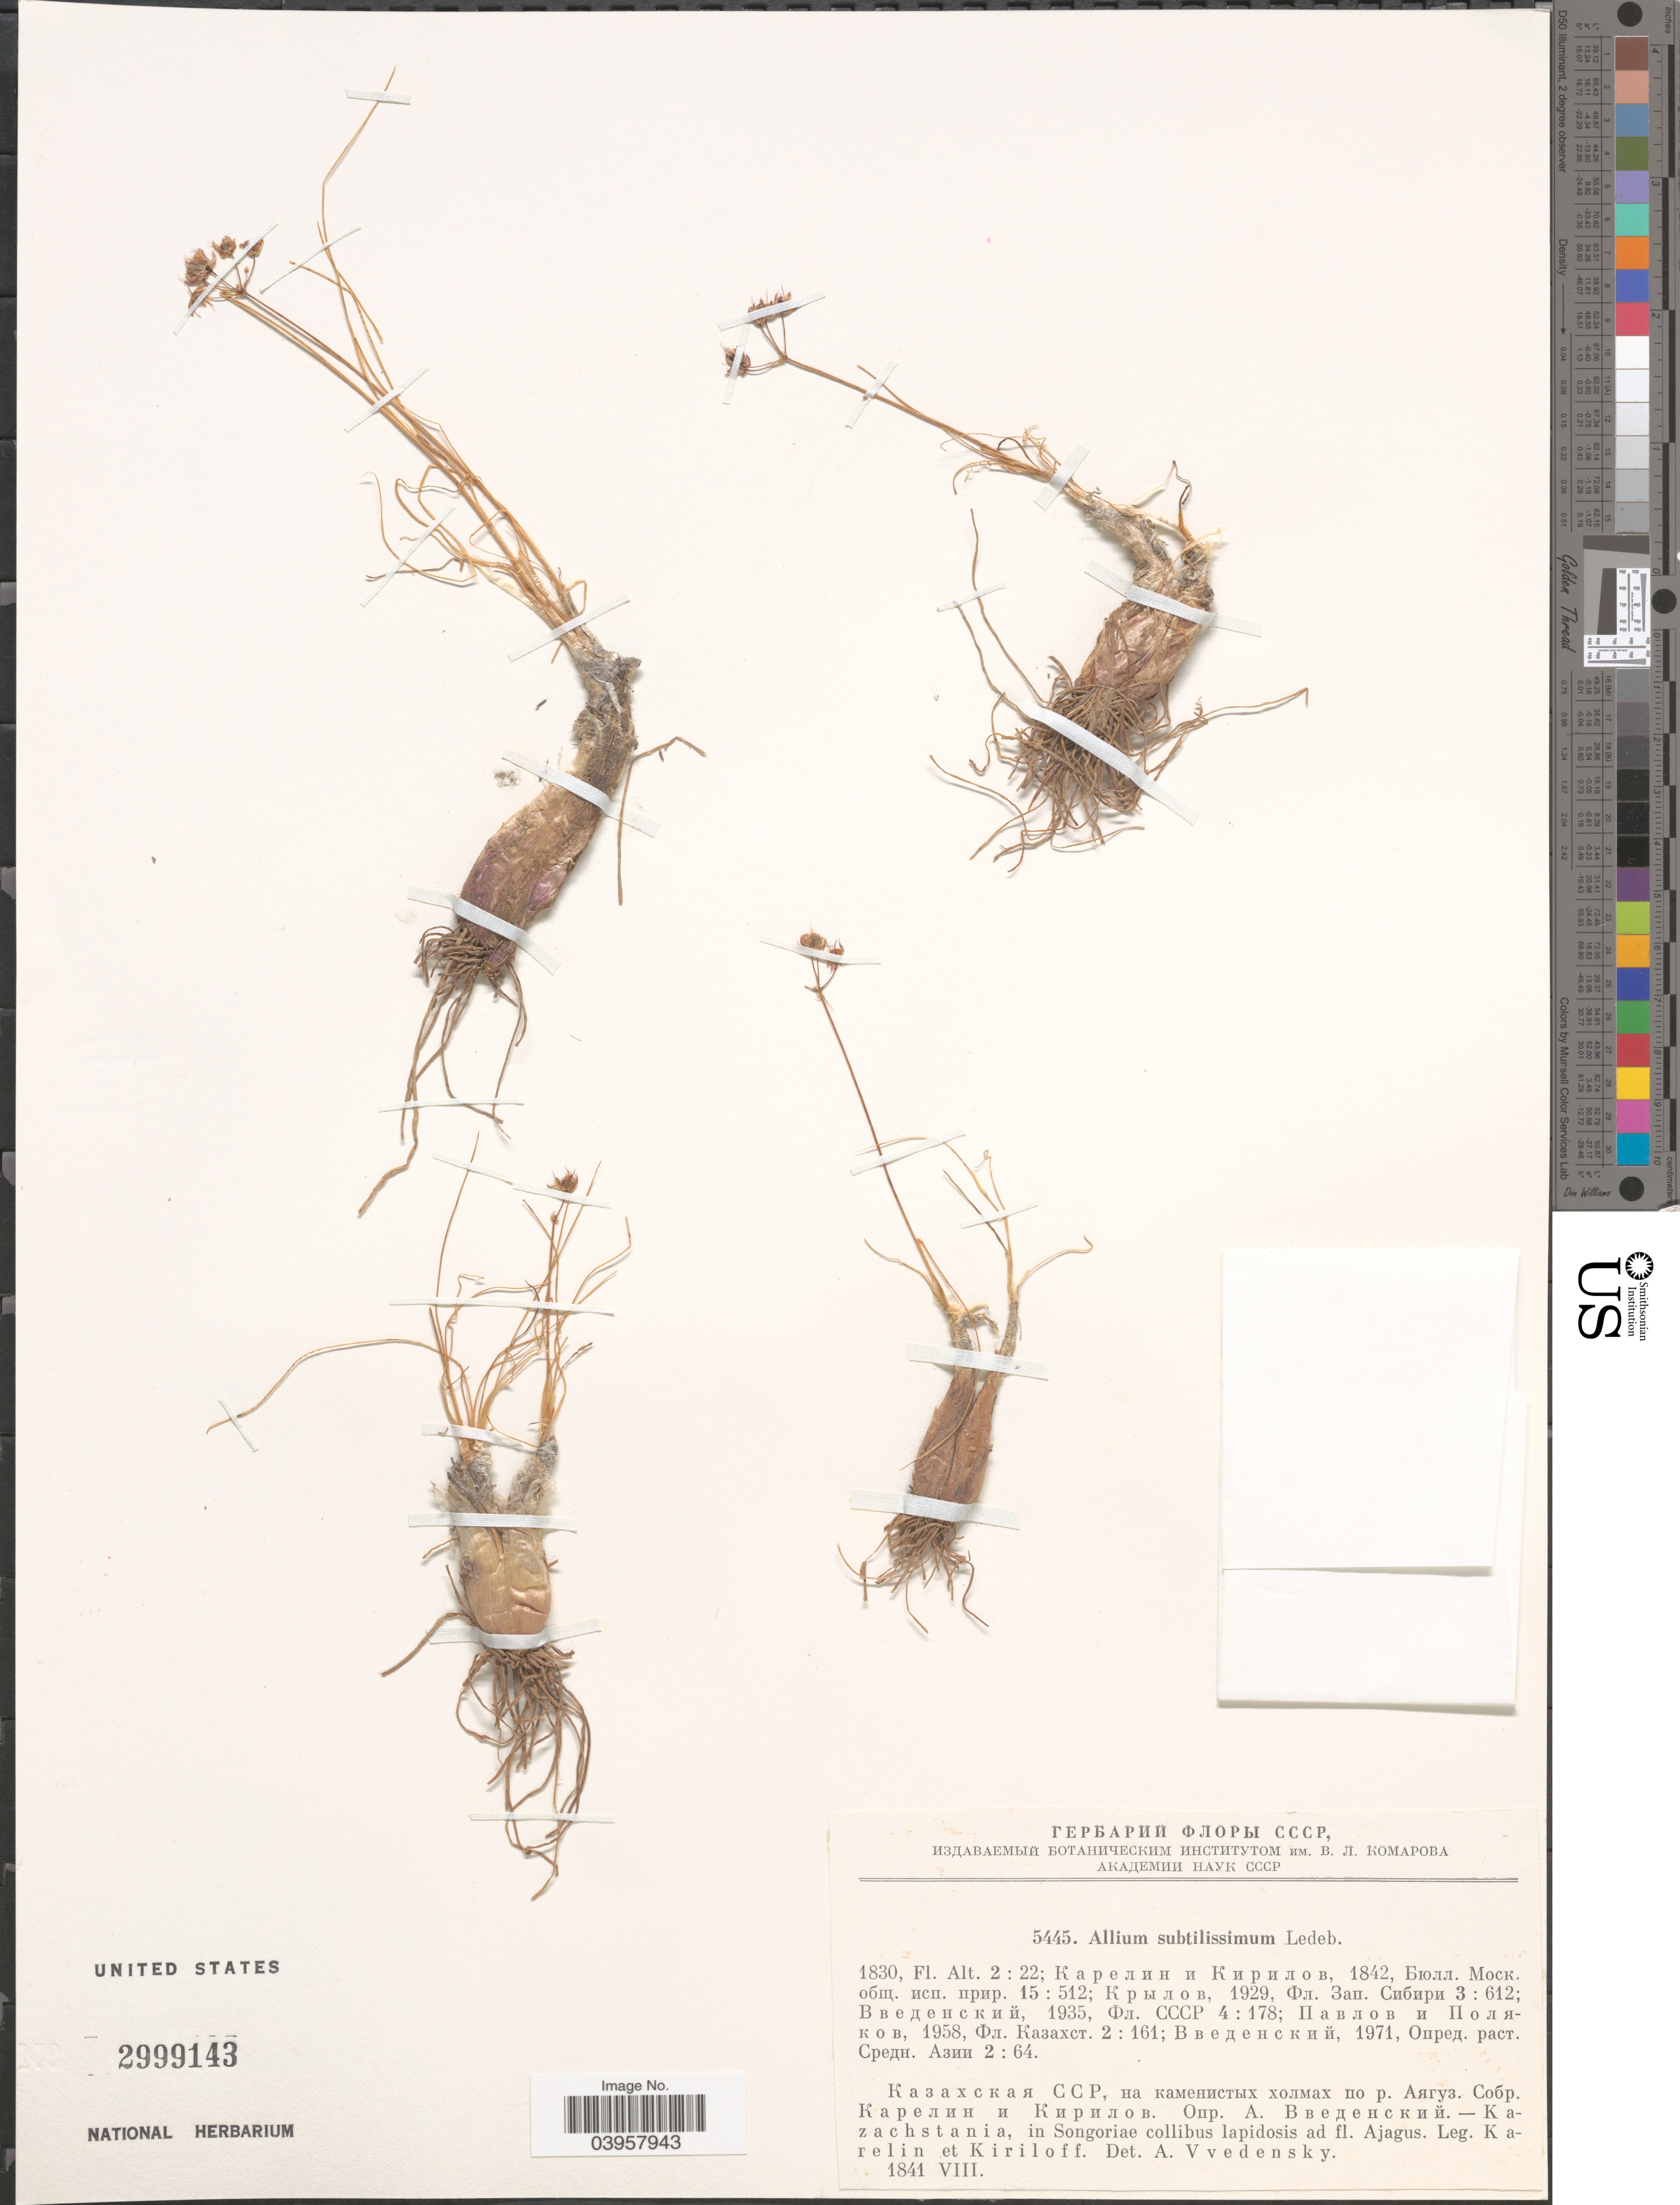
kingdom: Plantae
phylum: Tracheophyta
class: Liliopsida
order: Asparagales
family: Amaryllidaceae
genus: Allium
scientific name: Allium subtilissimum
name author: Ledeb.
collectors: Karelin & Kiriloff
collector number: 5445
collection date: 1841-08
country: Kazakhstan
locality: Kazachstania, in Songoriae collibus lapidosis ad fl. Ajagus.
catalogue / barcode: US 2999143